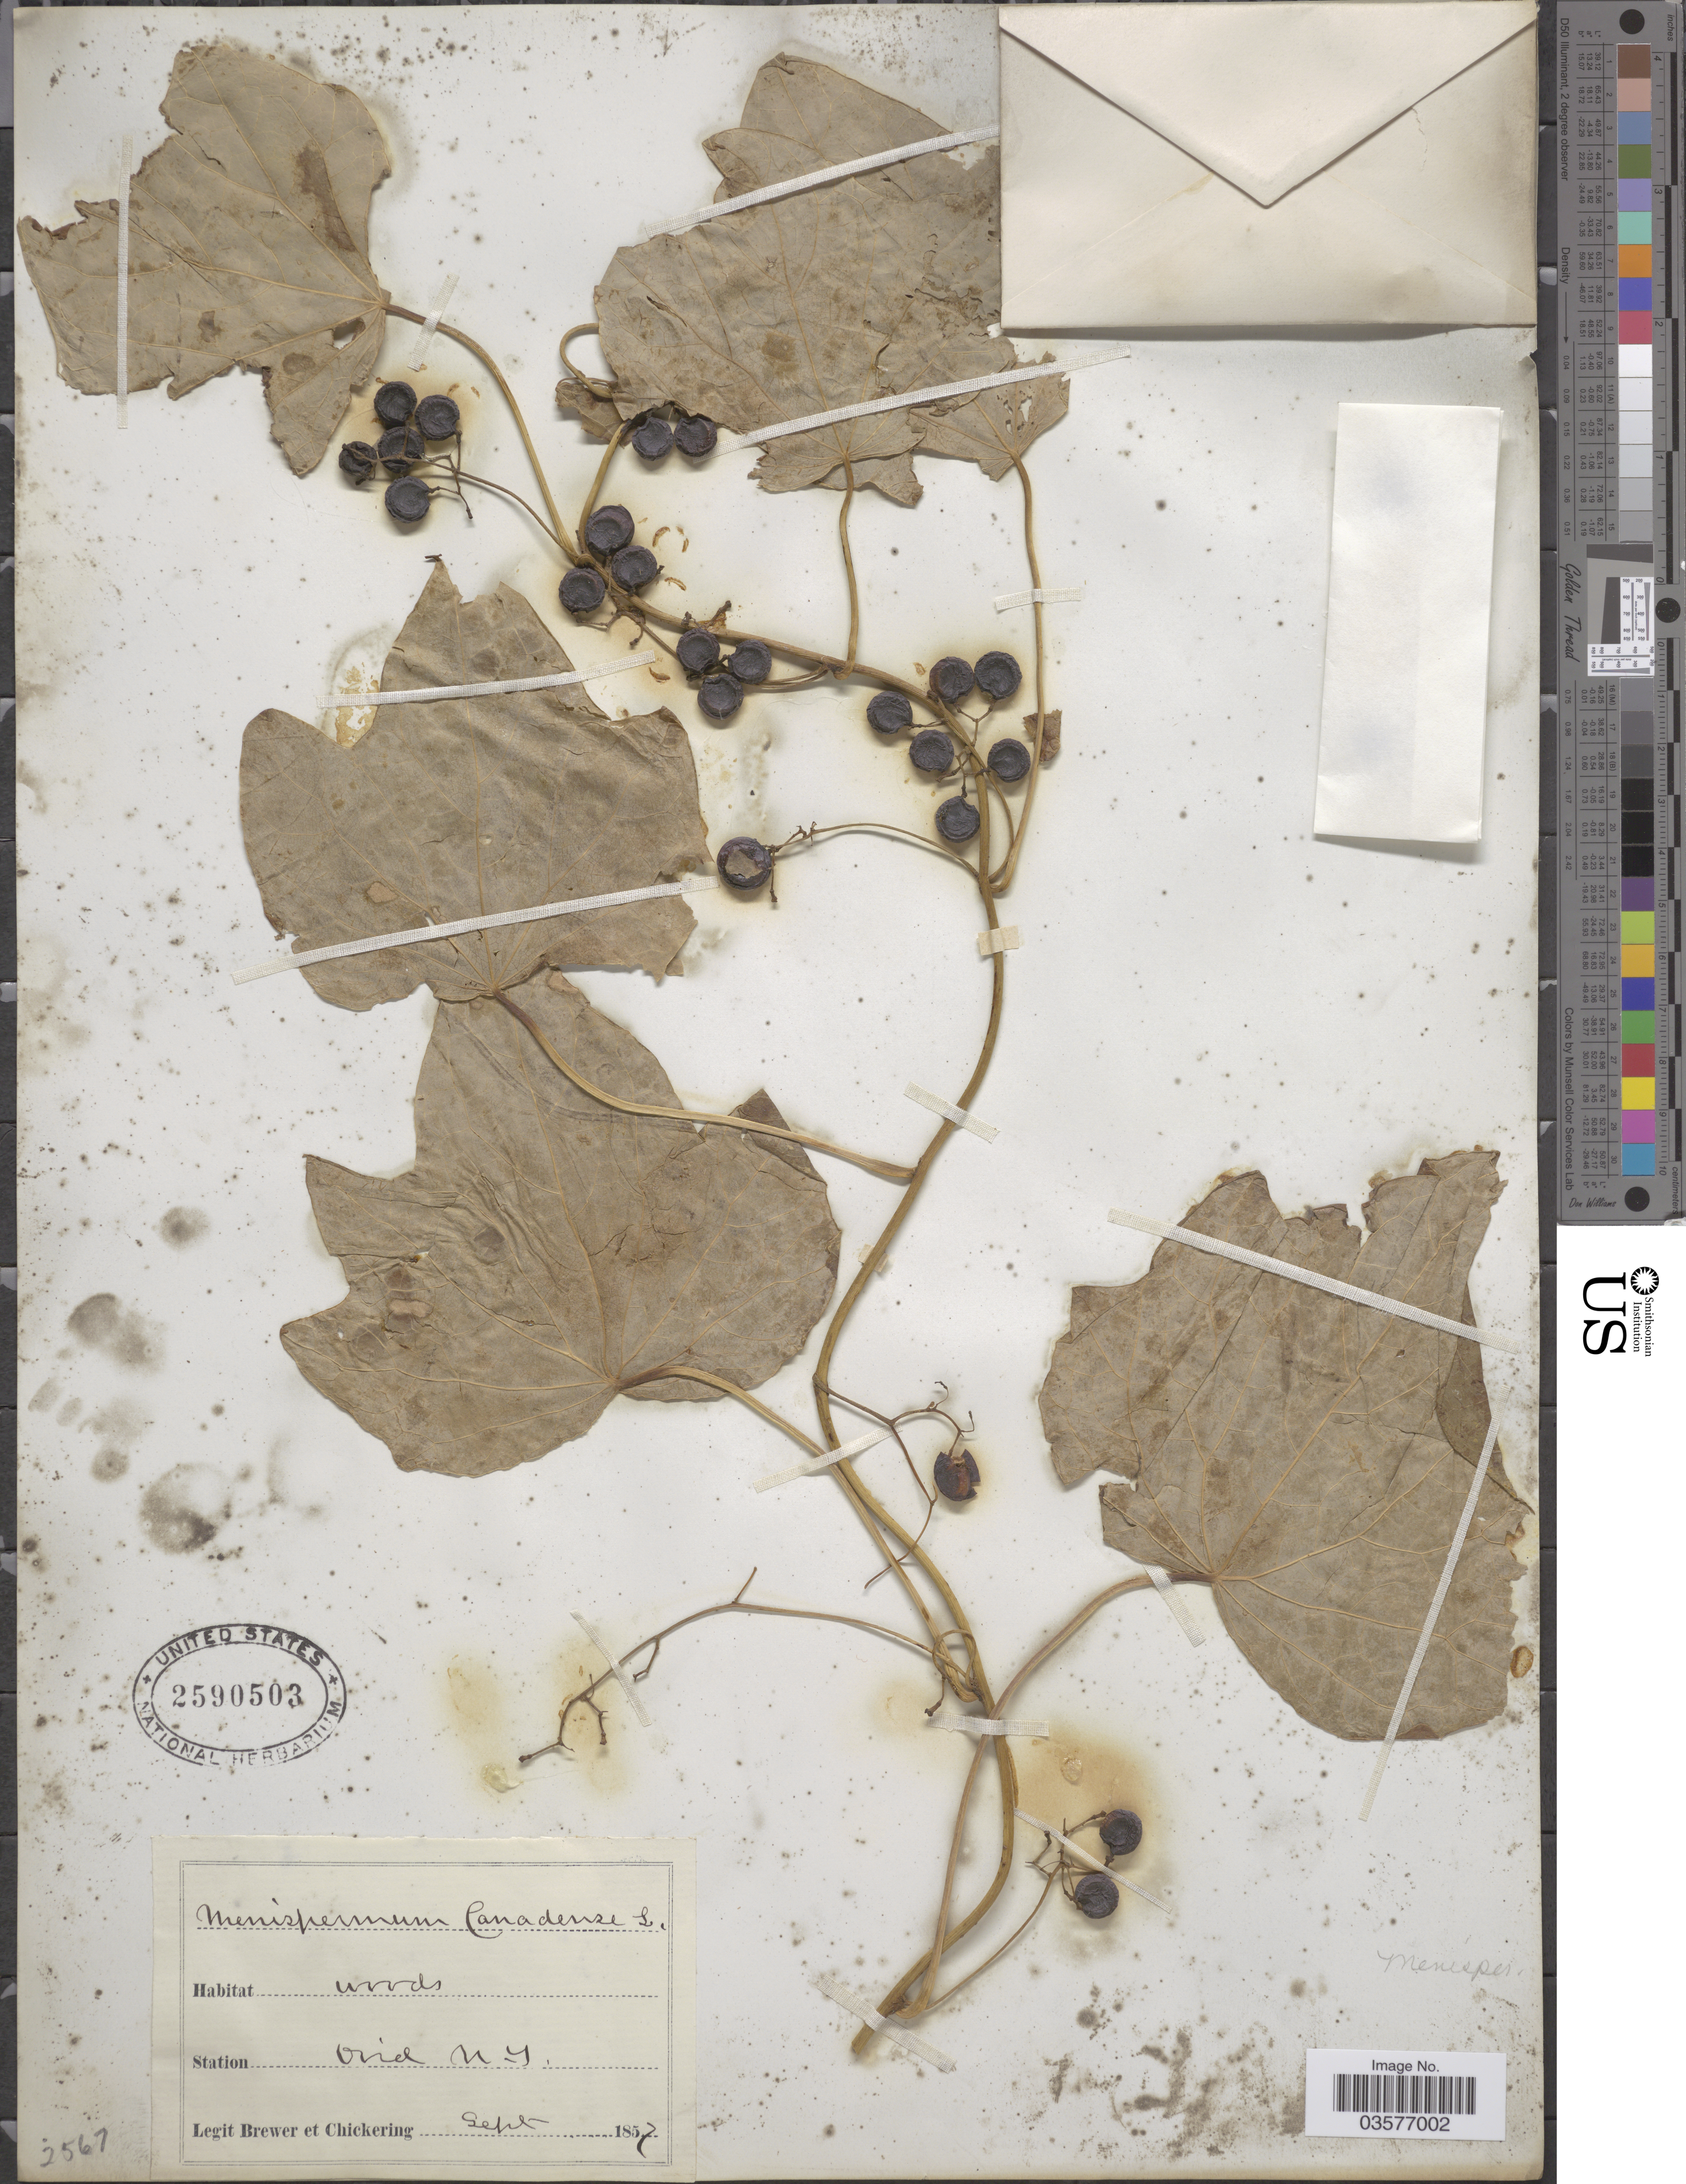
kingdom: Plantae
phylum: Tracheophyta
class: Magnoliopsida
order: Ranunculales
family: Menispermaceae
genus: Menispermum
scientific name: Menispermum canadense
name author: L.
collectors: -. Brewer & -. Chickering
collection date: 1857-09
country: United States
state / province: New York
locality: Station Ovid.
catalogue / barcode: US 2590503